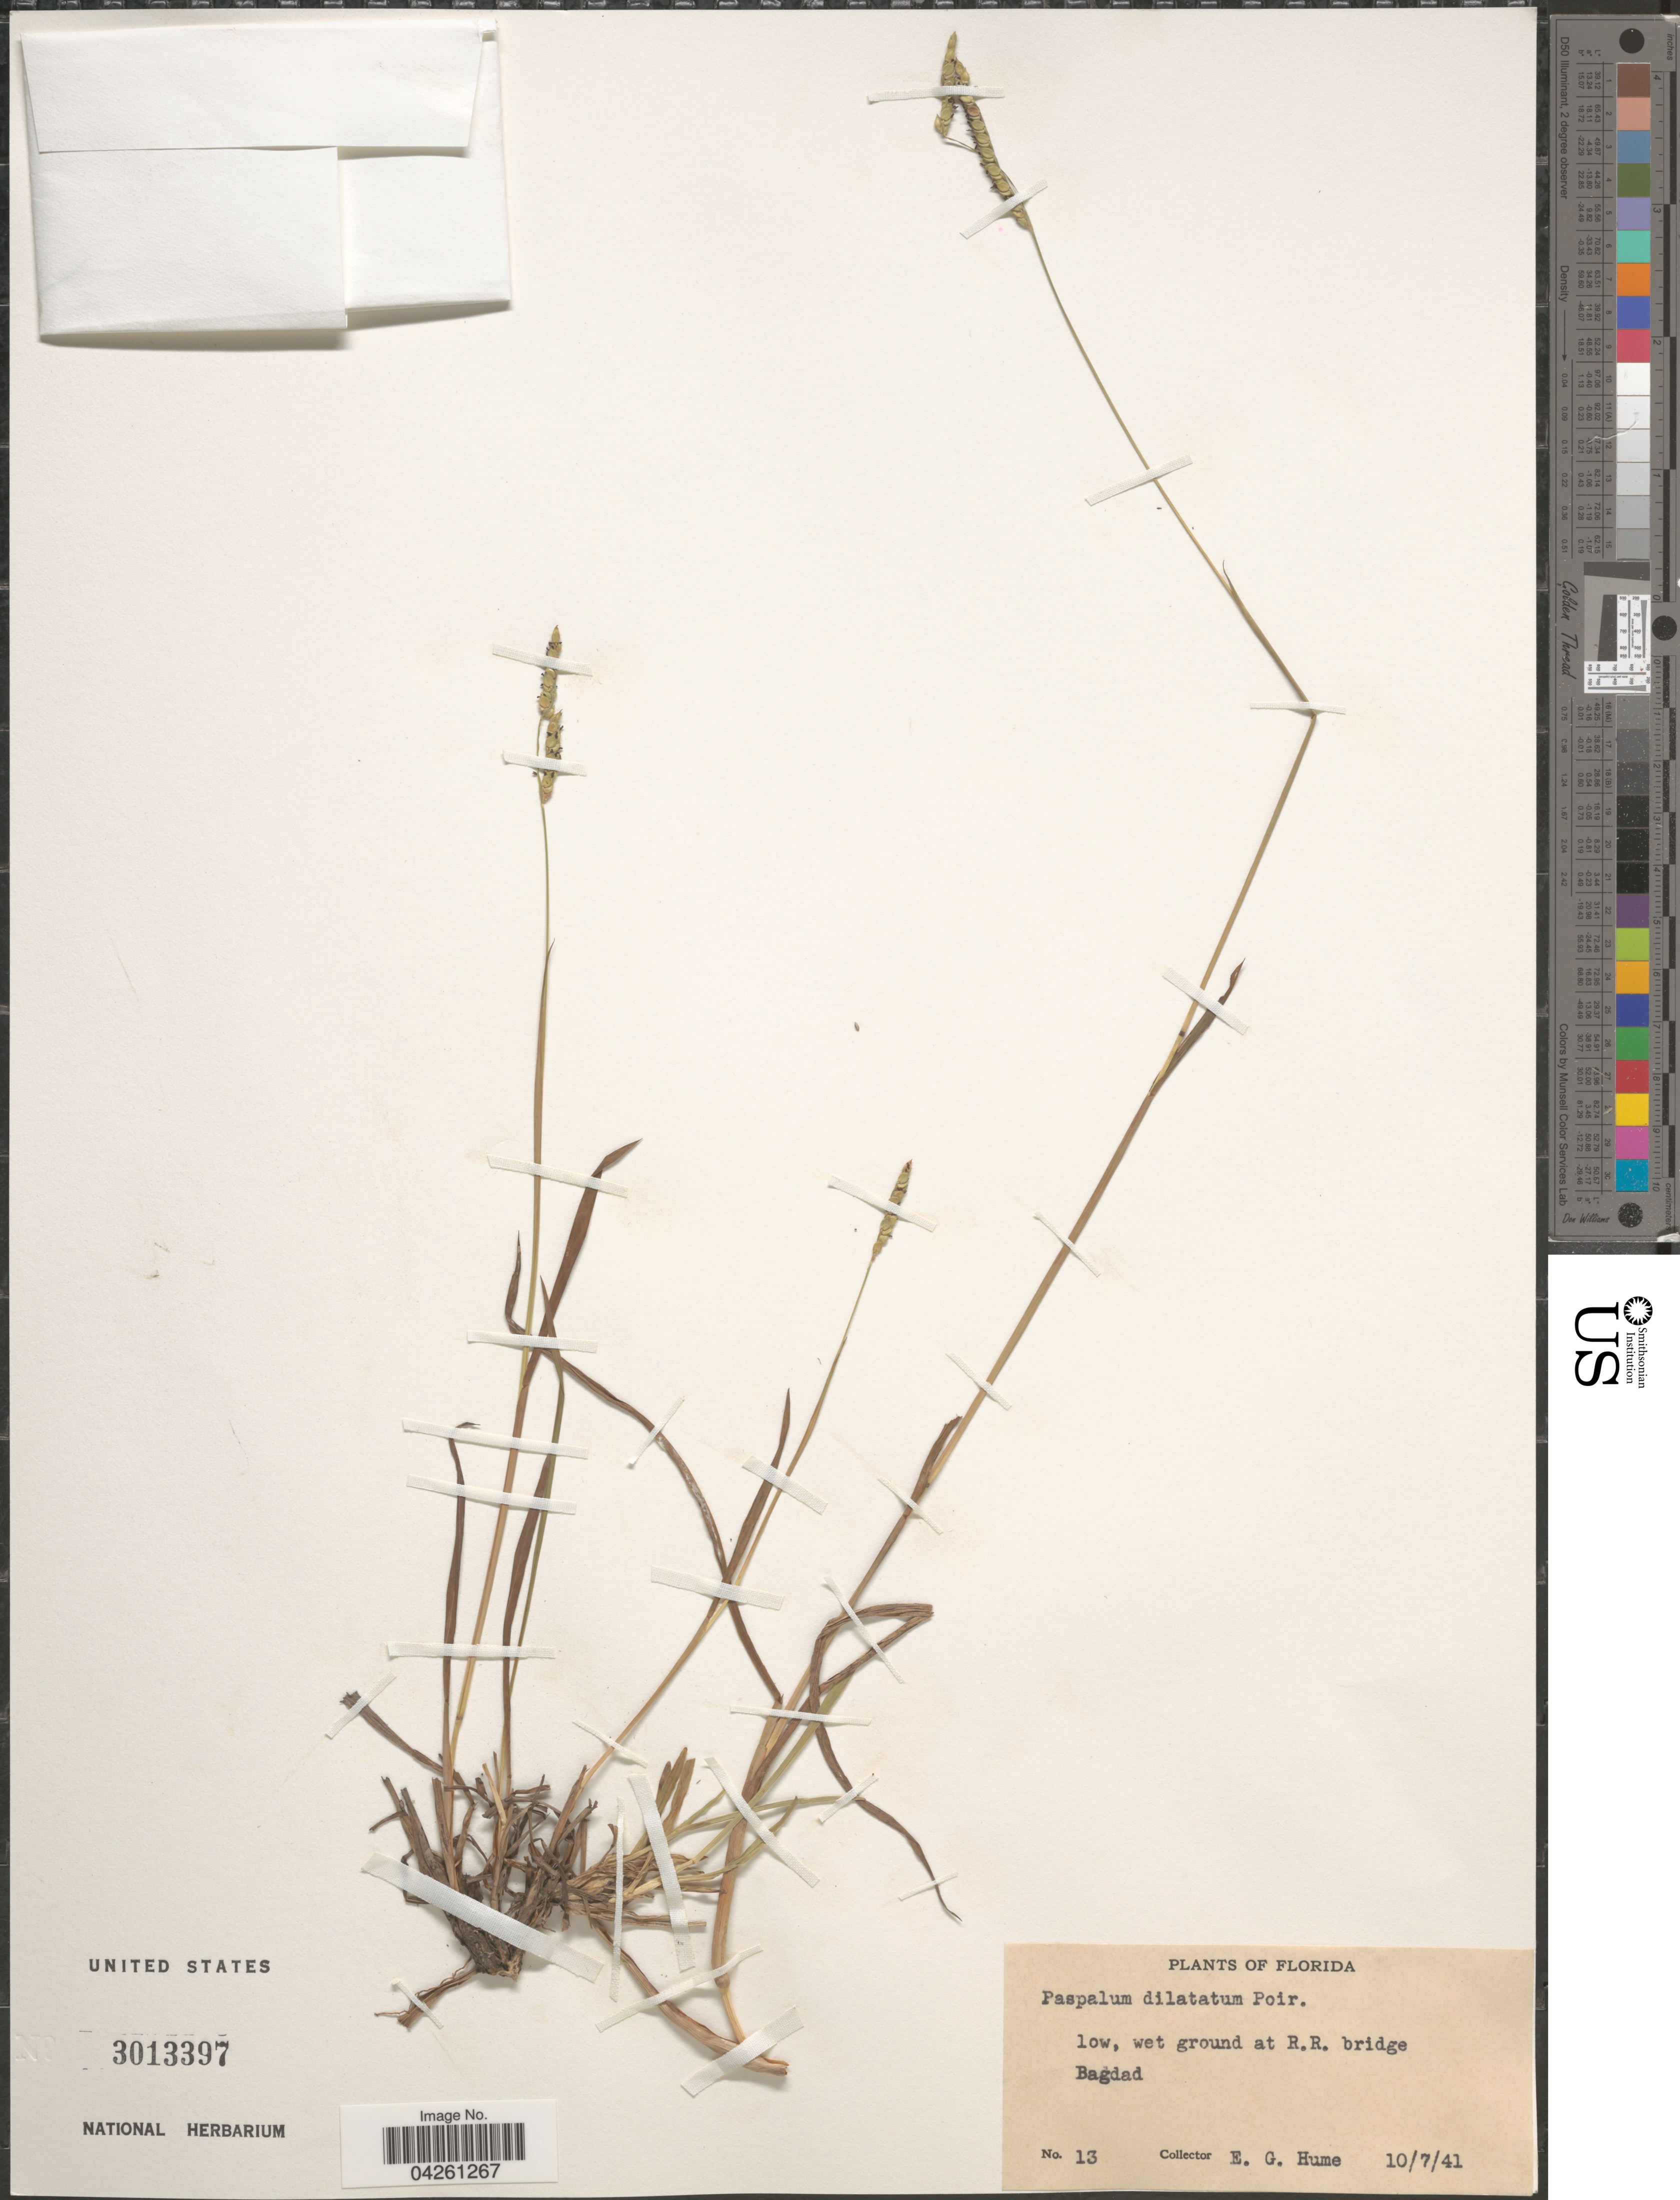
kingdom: Plantae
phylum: Tracheophyta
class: Liliopsida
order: Poales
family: Poaceae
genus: Paspalum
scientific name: Paspalum dilatatum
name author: Poir.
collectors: E. Hume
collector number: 13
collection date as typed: Transcribed d/m/y: 7/10/41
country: United States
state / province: Florida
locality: Low, wet ground at R.R. bridge Bagdad.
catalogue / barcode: US 3013397